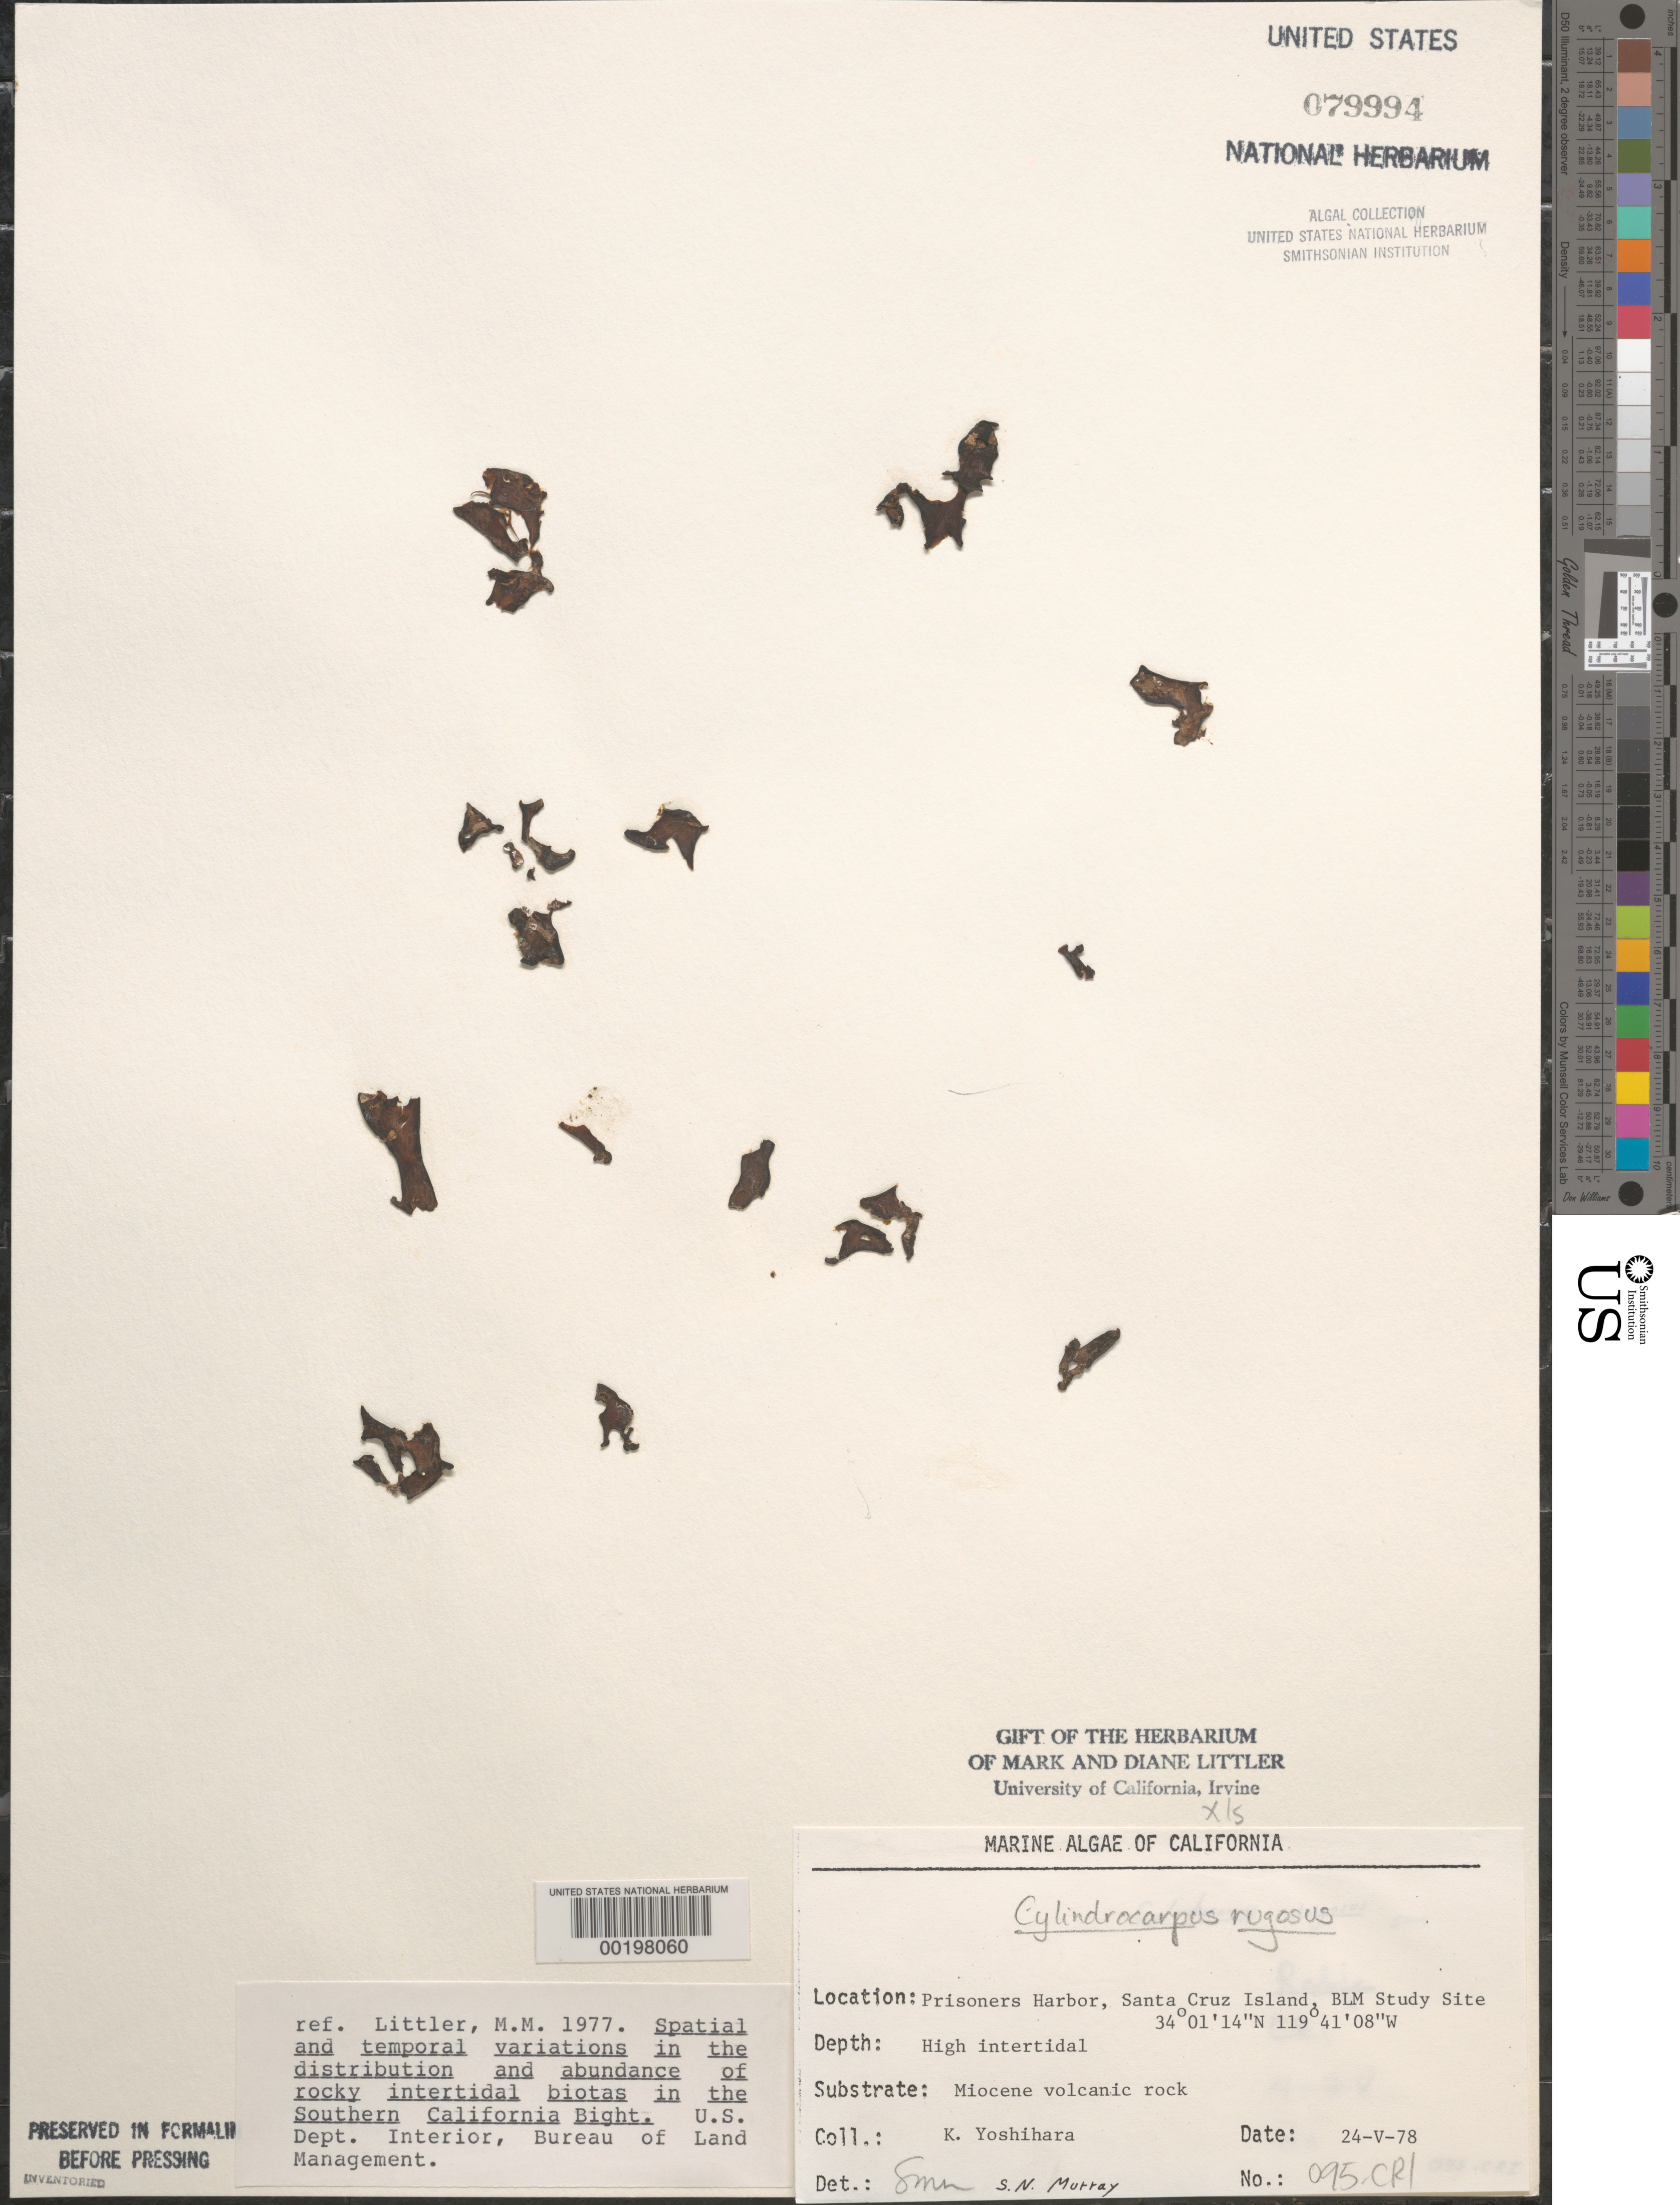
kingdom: Chromista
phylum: Ochrophyta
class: Phaeophyceae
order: Ectocarpales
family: Petrospongiaceae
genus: Petrospongium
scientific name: Petrospongium rugosum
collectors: K. Yoshihara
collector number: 095-cri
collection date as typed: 24 May 1978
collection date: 1978-05-24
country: United States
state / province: California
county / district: Santa Barbara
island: Santa Cruz Island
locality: Prisoners Harbor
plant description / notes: BLM-SOCALBIGHT Rocky Intertidal Survey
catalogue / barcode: US 79994